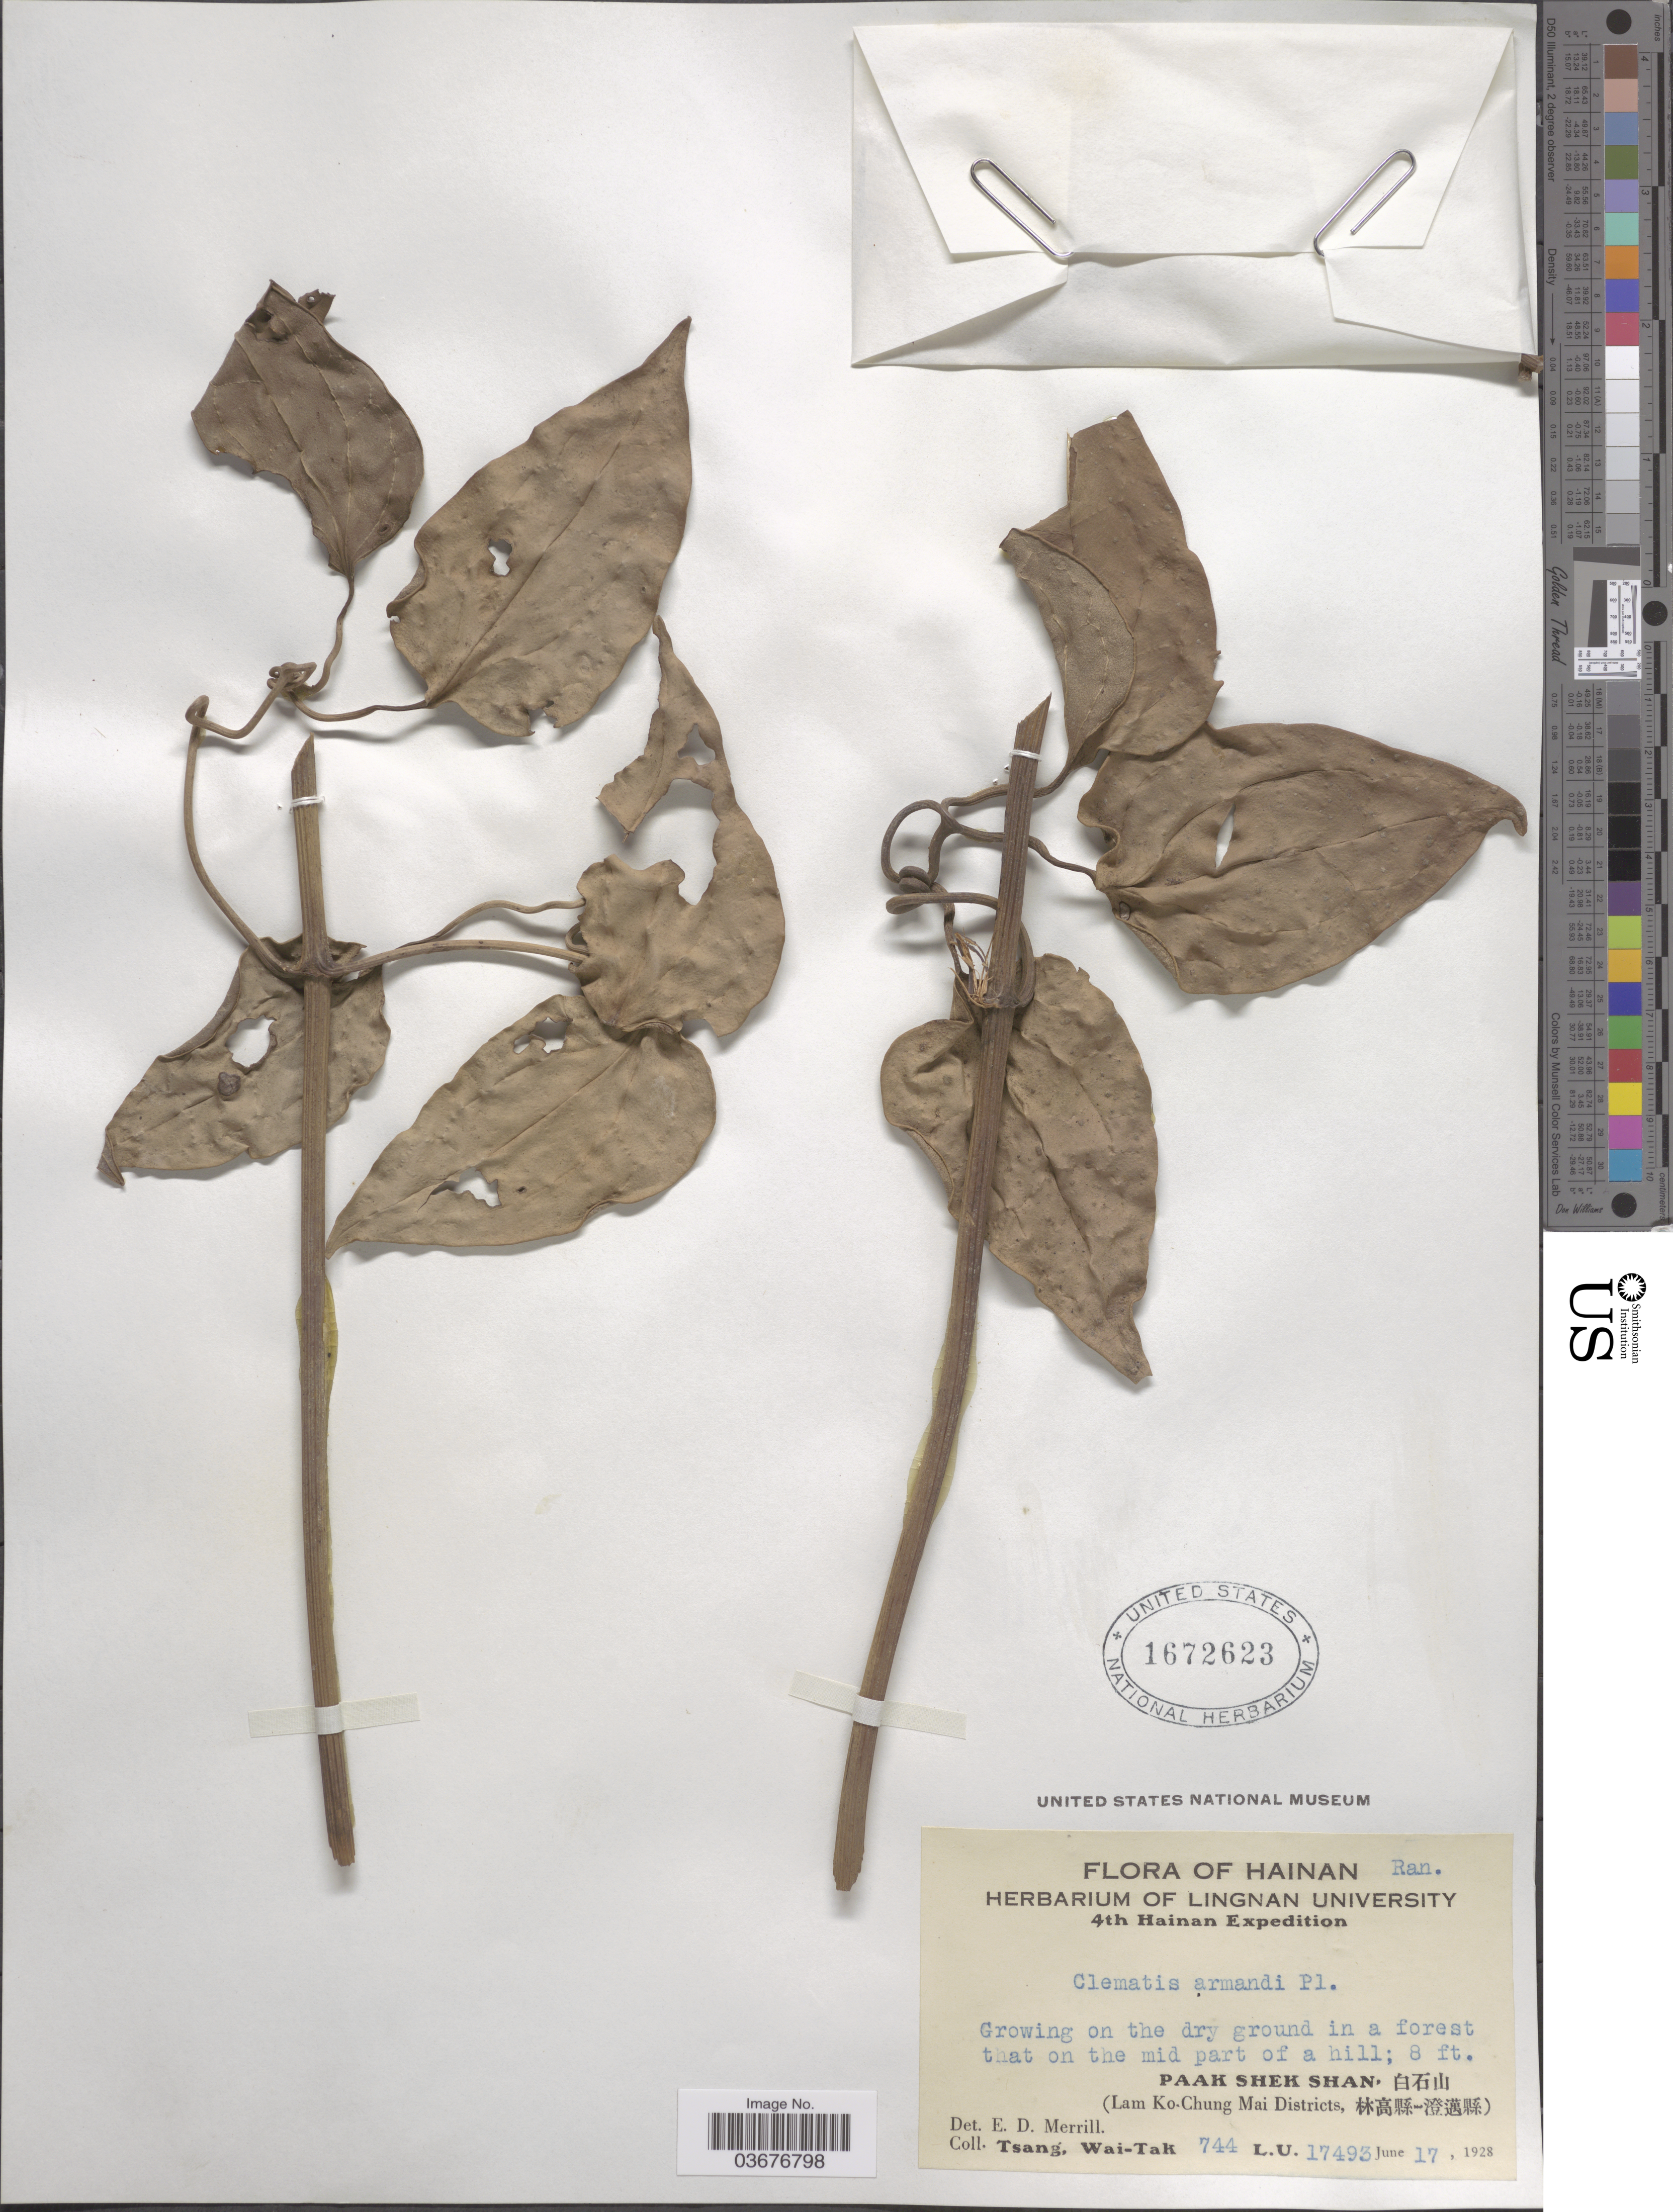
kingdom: Plantae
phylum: Tracheophyta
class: Magnoliopsida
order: Ranunculales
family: Ranunculaceae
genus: Clematis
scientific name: Clematis armandii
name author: Franch.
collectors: W. T. Tsang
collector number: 744L.U.17493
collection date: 1928-06-17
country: China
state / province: Hainan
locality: Paak Shek Shan X. (Lam Ko-Chung Mai Districts, X).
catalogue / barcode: US 1672623